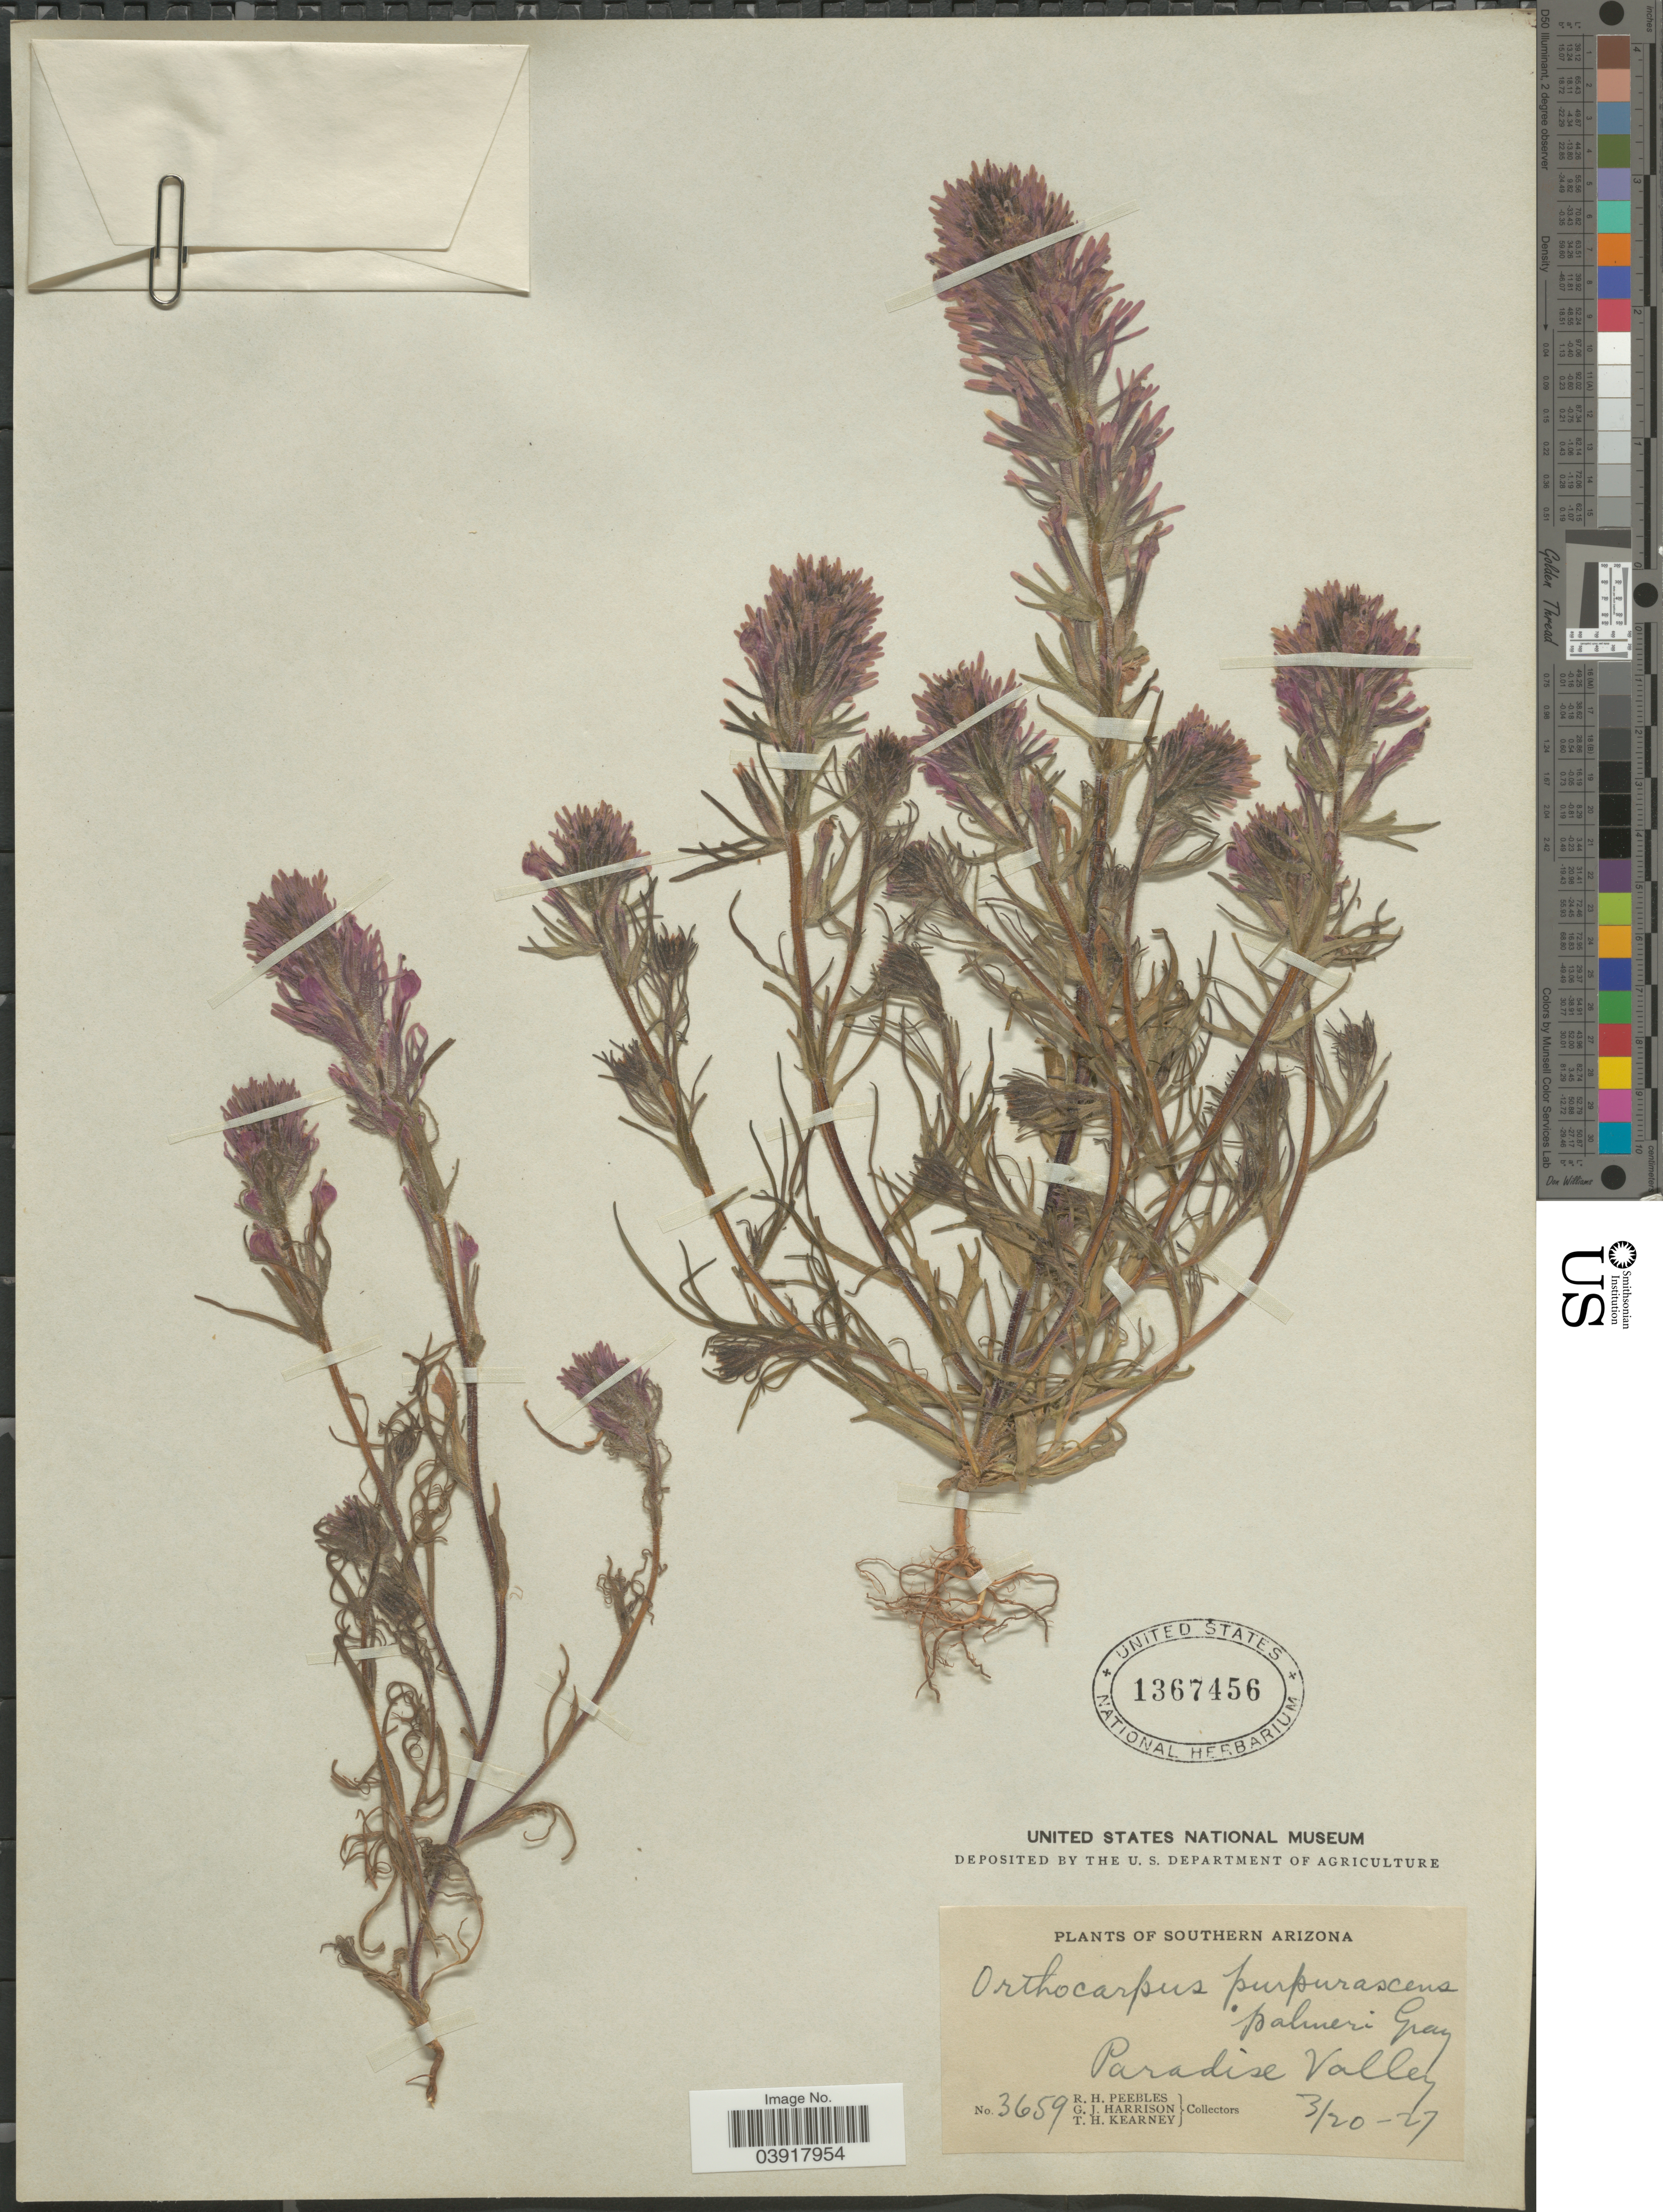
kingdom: Plantae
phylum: Tracheophyta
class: Magnoliopsida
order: Lamiales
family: Orobanchaceae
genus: Orthocarpus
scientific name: Orthocarpus purpurascens var. palmeri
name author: A. Gray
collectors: R. H. Peebles, G. J. Harrison & T. H. Kearney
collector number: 3659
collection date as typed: Transcribed d/m/y: 20/3/27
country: United States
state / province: Arizona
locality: Southern Arizona. Paradise Valley.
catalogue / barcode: US 1367456